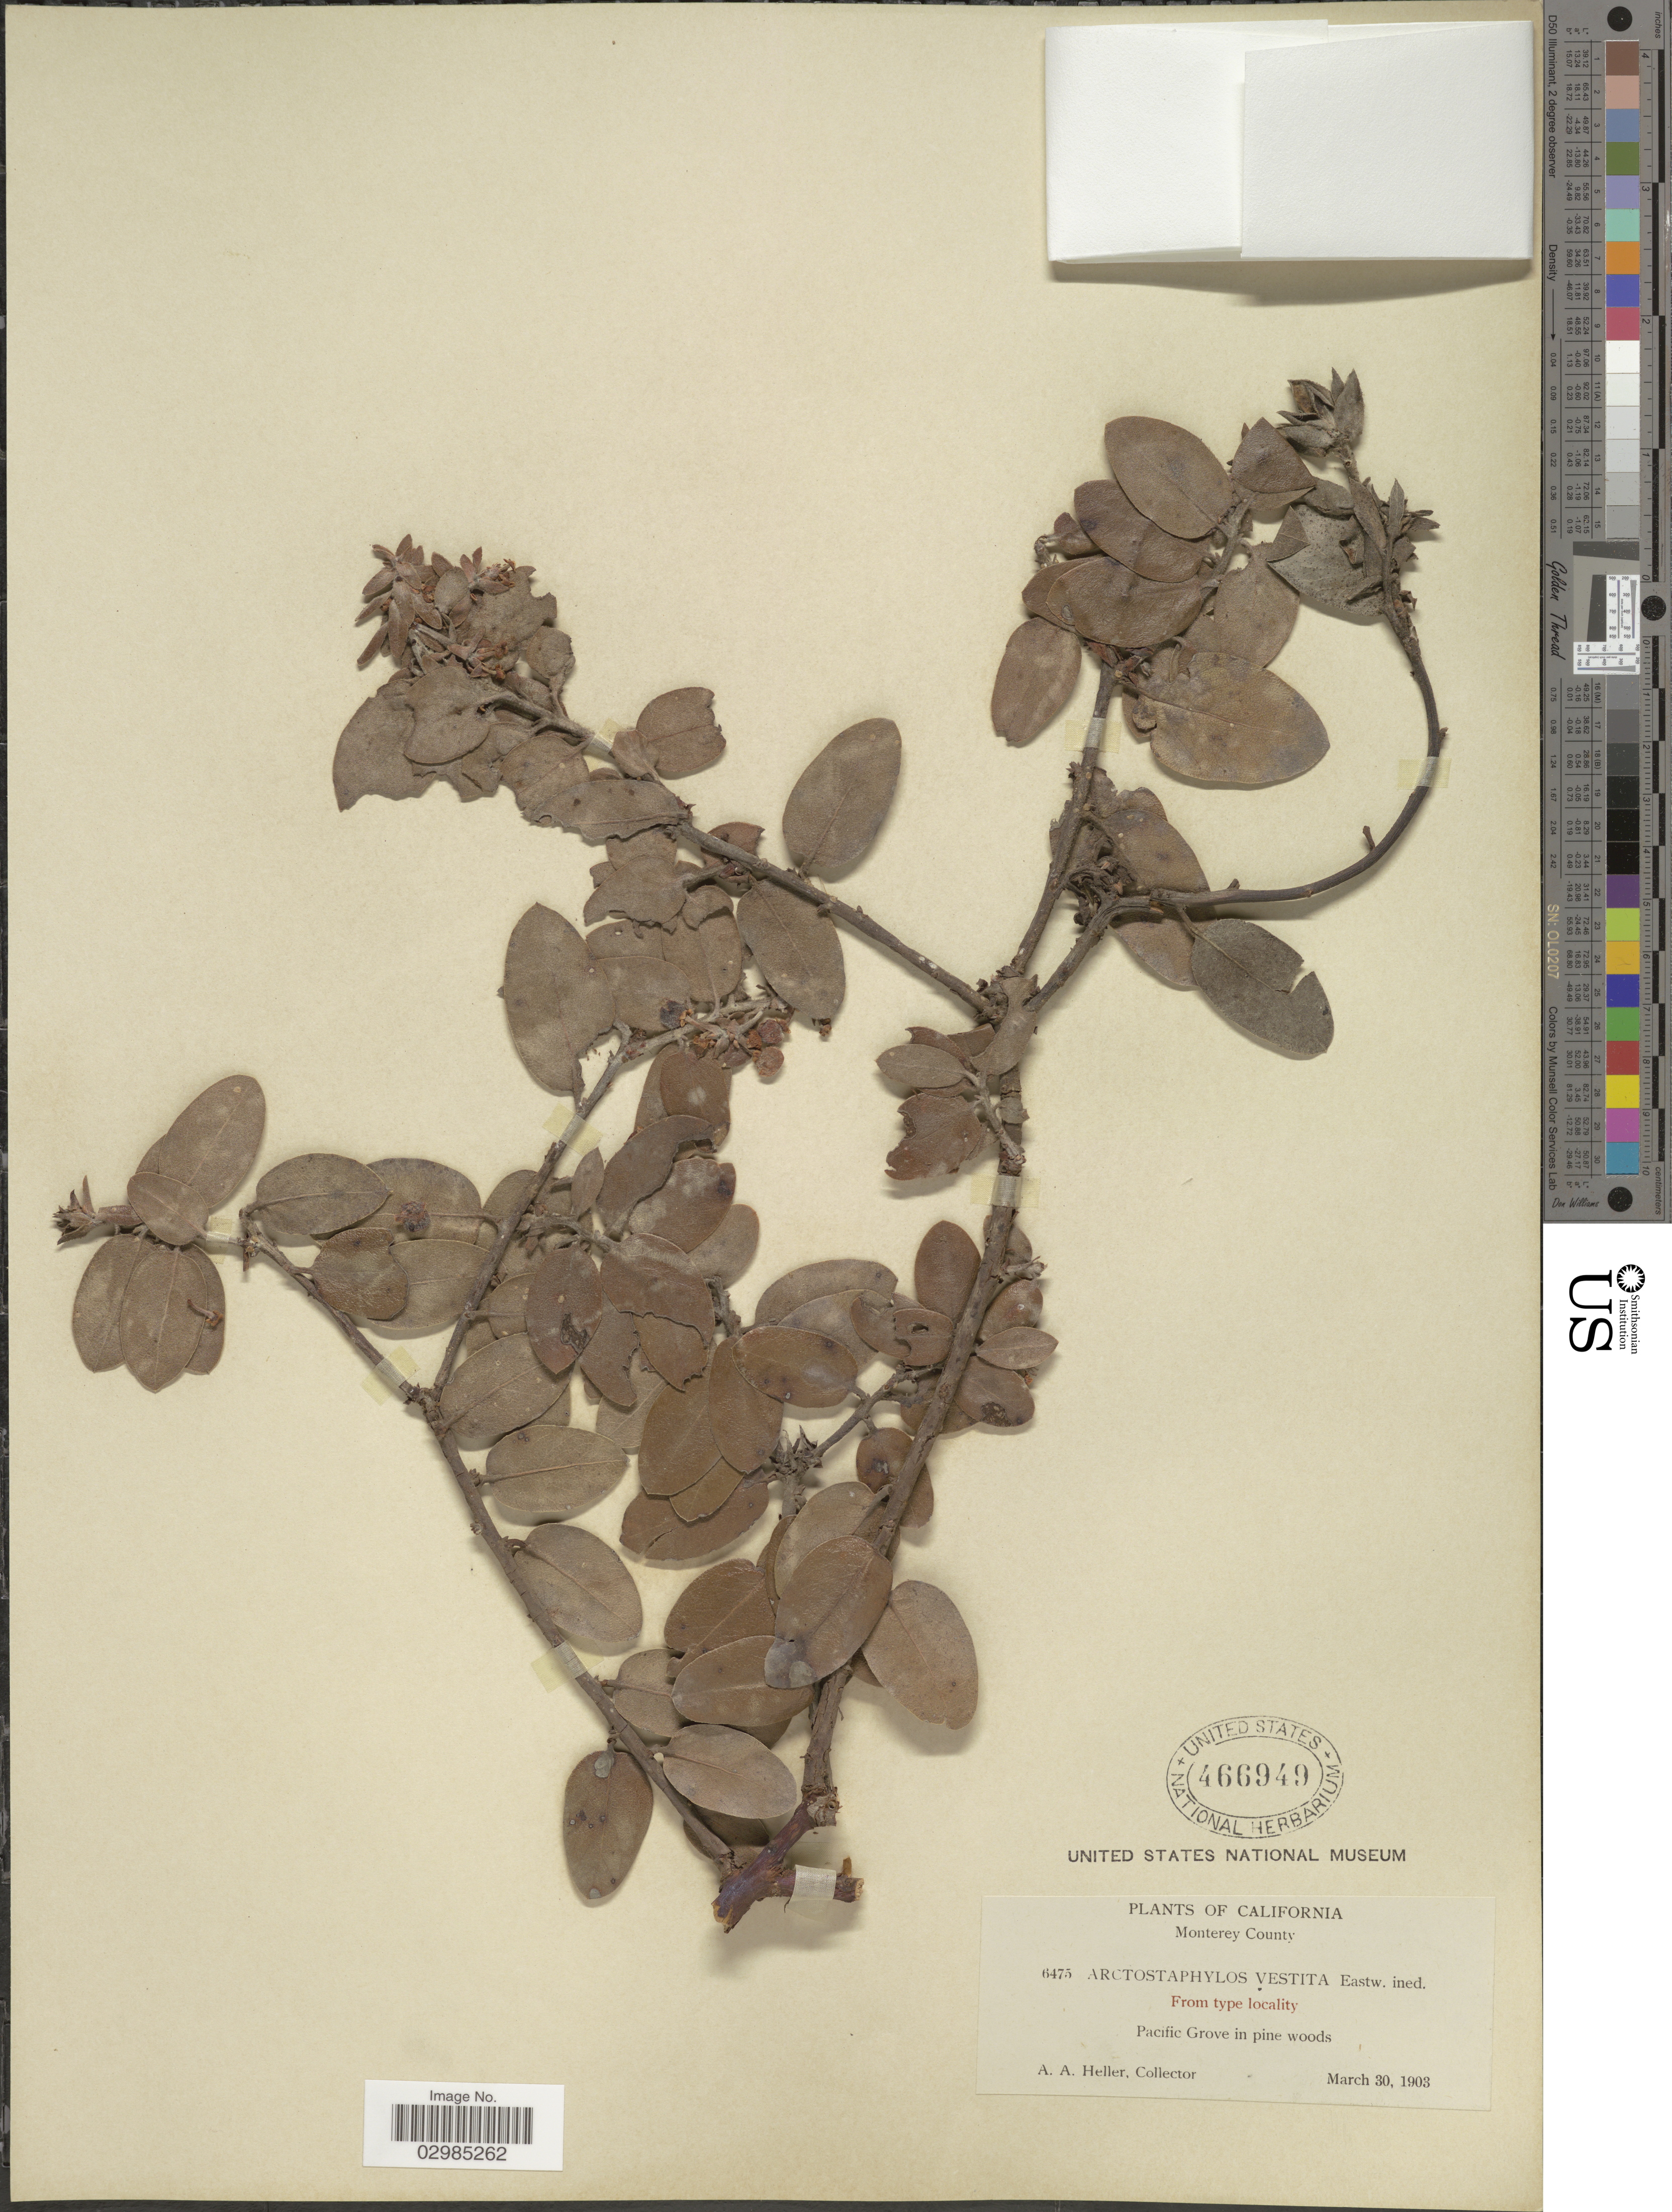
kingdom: Plantae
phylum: Tracheophyta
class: Magnoliopsida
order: Ericales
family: Ericaceae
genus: Arctostaphylos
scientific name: Arctostaphylos vestita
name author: Eastw. in Sarg.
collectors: A. A. Heller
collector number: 6475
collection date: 1903-03-30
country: United States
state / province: California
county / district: Monterey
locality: Monterey County. Pacific Grove in pine woods.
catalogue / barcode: US 466949